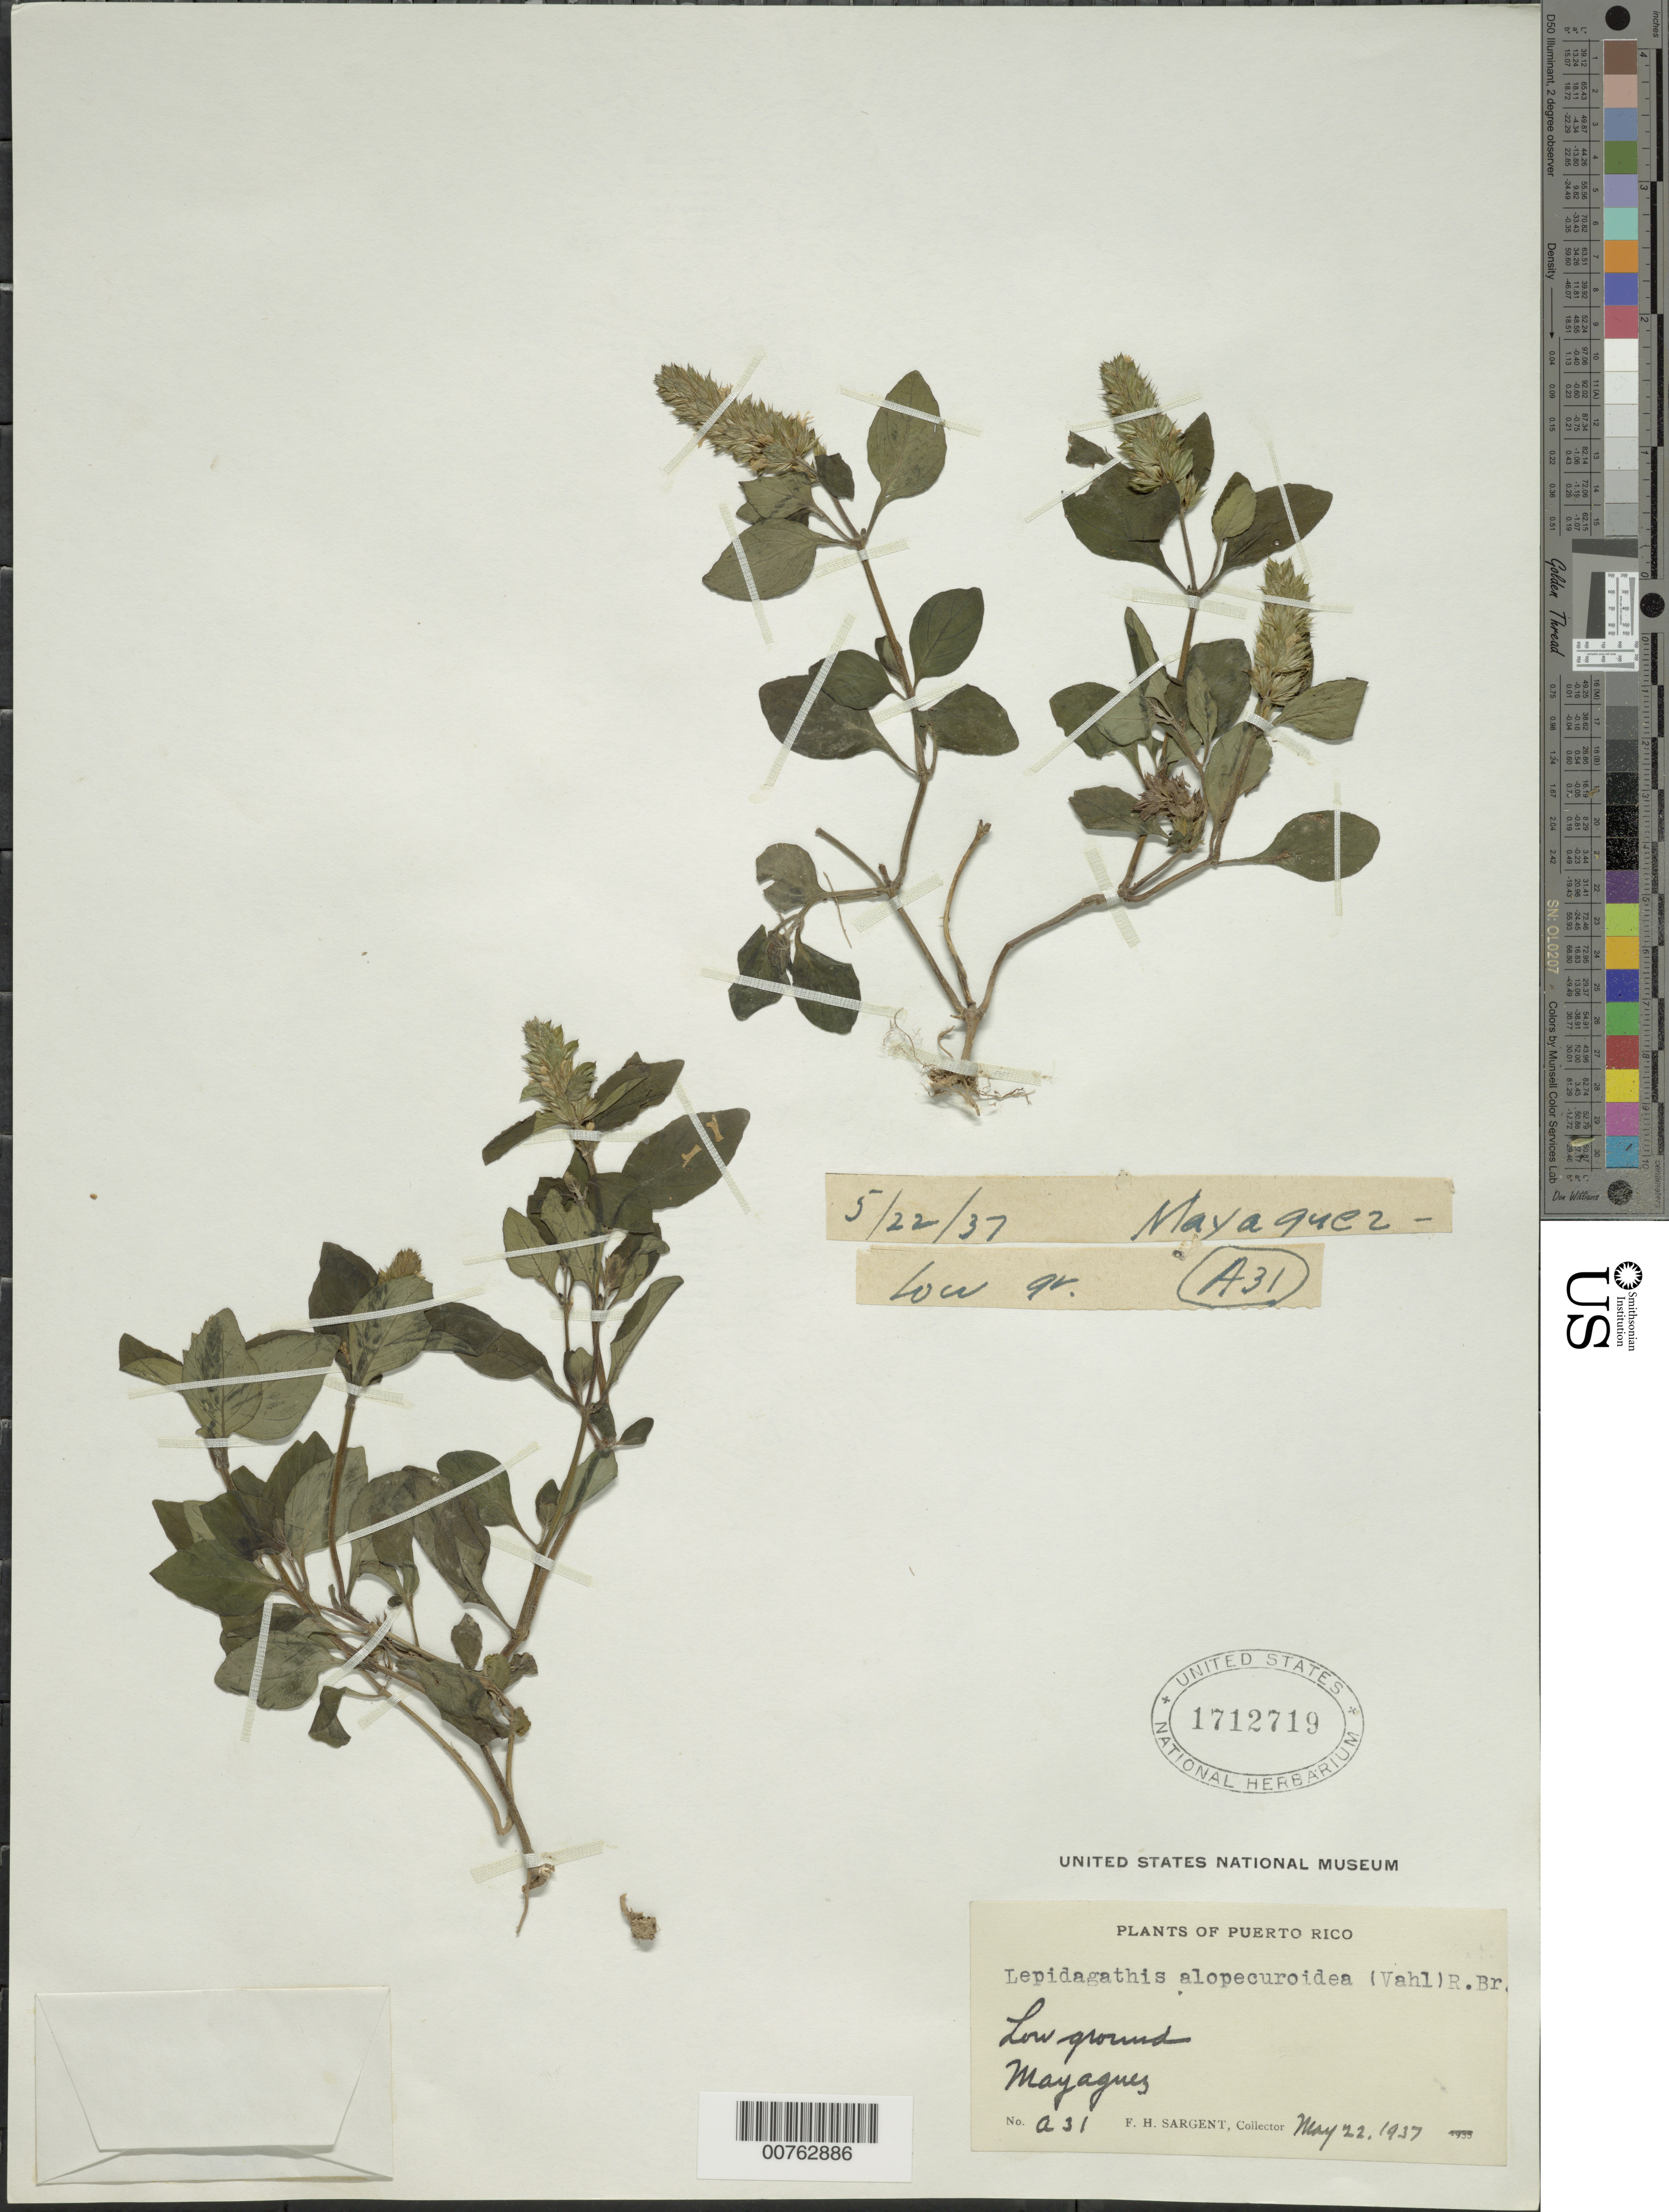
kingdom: Plantae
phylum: Tracheophyta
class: Magnoliopsida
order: Lamiales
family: Acanthaceae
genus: Teliostachya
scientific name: Teliostachya alopecuroidea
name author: (Vahl) Nees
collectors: F. H. Sargent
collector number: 31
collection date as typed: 22 May 1937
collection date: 1937-05-22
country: Puerto Rico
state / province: Mayagüez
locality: Mayaguez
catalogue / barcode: US 1712719